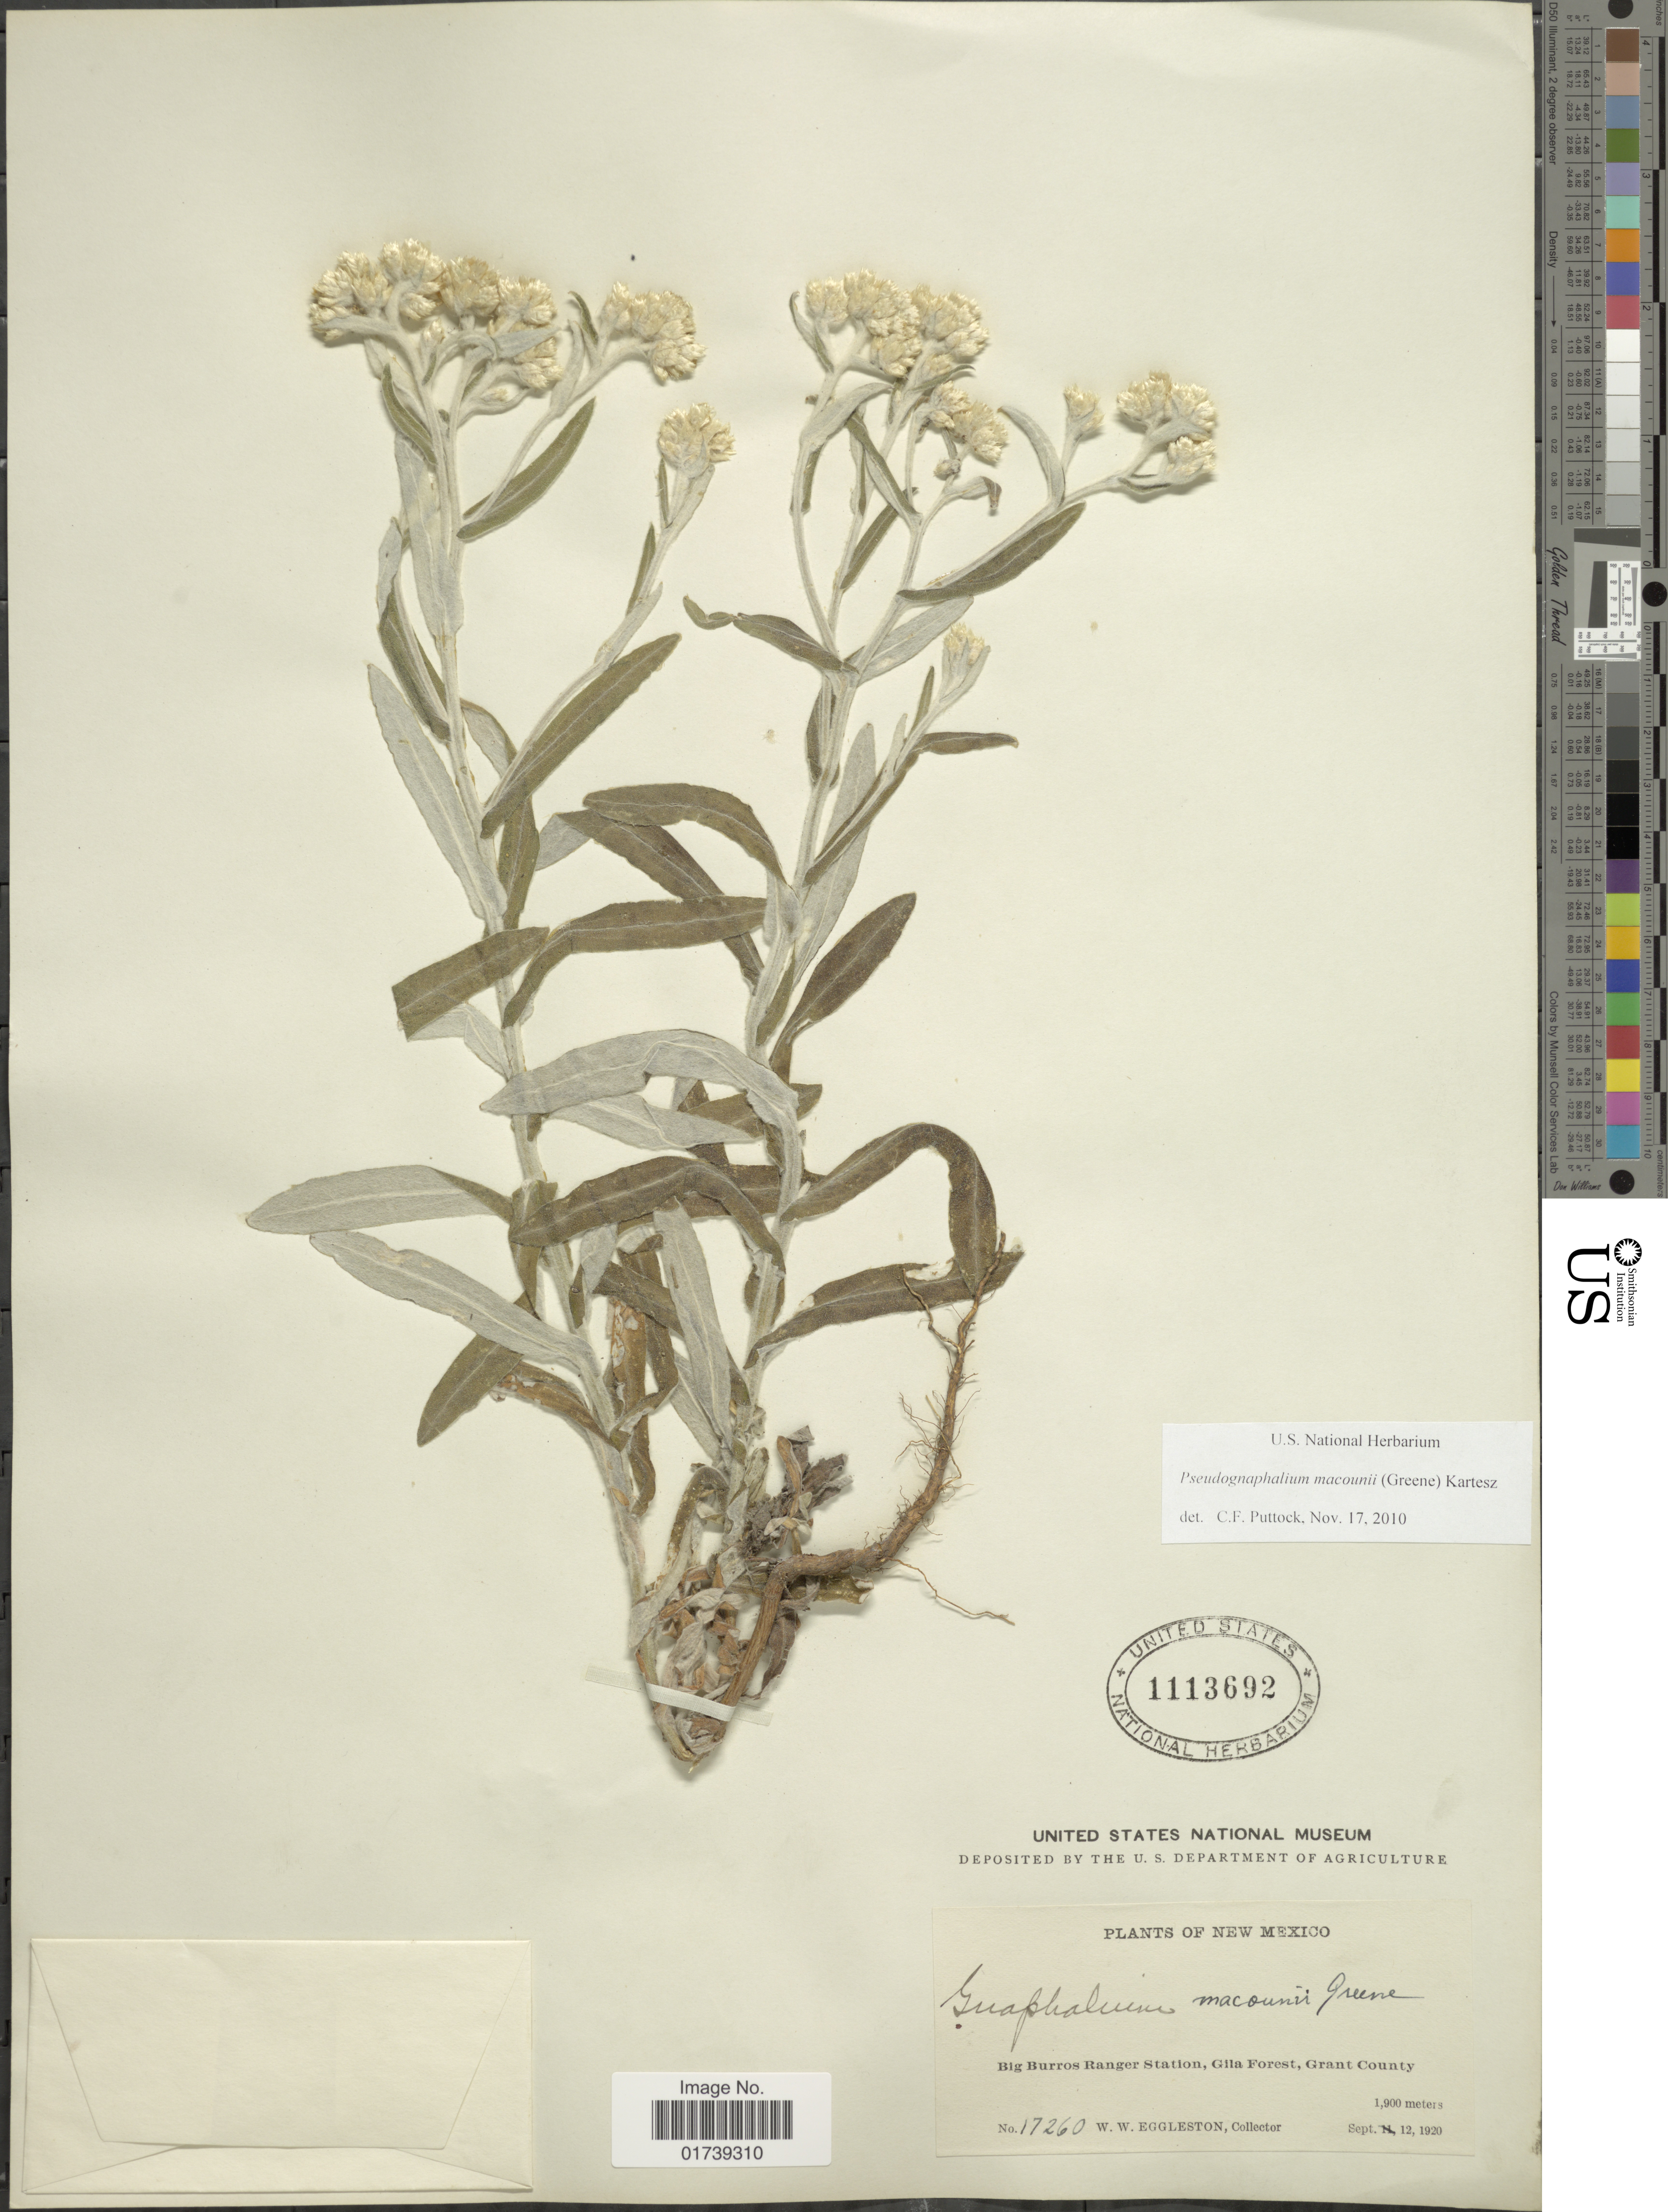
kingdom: Plantae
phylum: Tracheophyta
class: Magnoliopsida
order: Asterales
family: Asteraceae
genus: Pseudognaphalium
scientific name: Pseudognaphalium macounii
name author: (Greene) Kartesz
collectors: W. W. Eggleston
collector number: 17260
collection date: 1920-09-12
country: United States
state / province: New Mexico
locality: Big Burros Ranger Station, Gila Forest, Grant County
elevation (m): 1900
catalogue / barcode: US 1113692